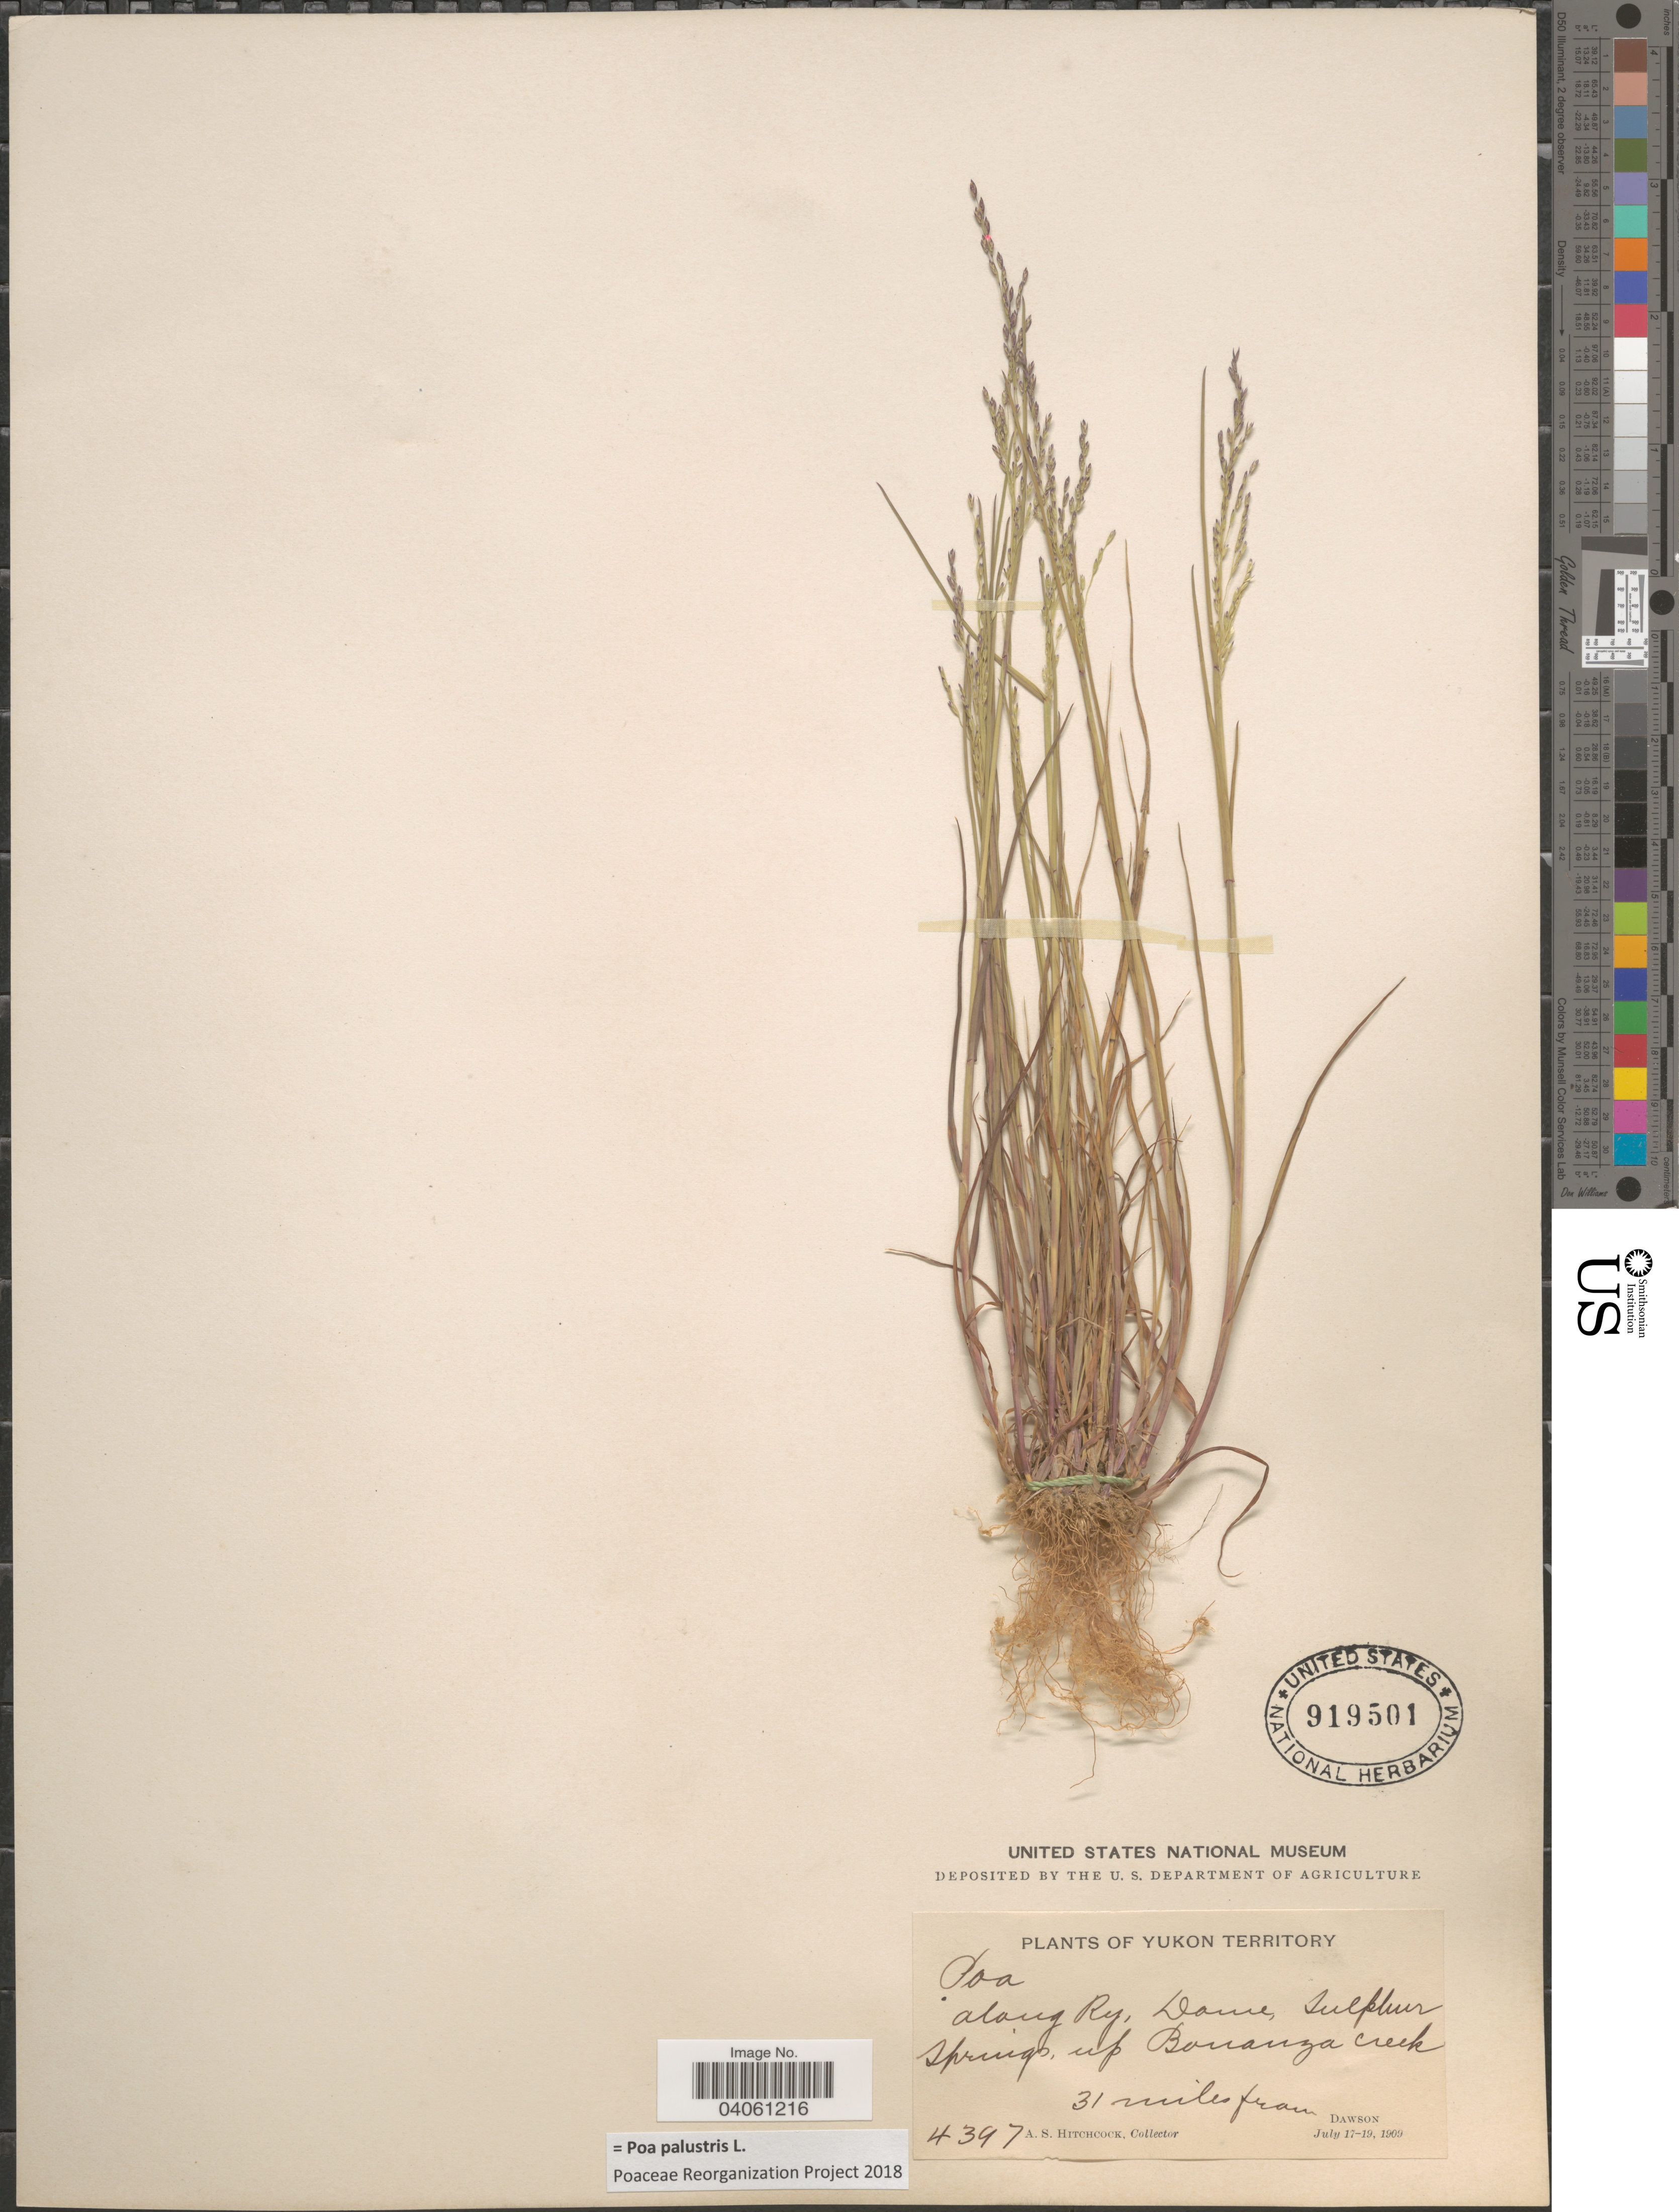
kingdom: Plantae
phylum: Tracheophyta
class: Liliopsida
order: Poales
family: Poaceae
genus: Poa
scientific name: Poa palustris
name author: L.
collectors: A. S. Hitchcock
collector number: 4397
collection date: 1909-07-17/1909-07-19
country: Canada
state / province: Yukon Territory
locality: Along Ry, Dome, Sulphur Springs, up Bonanza creek. 31 miles from Dawson.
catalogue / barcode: US 919501